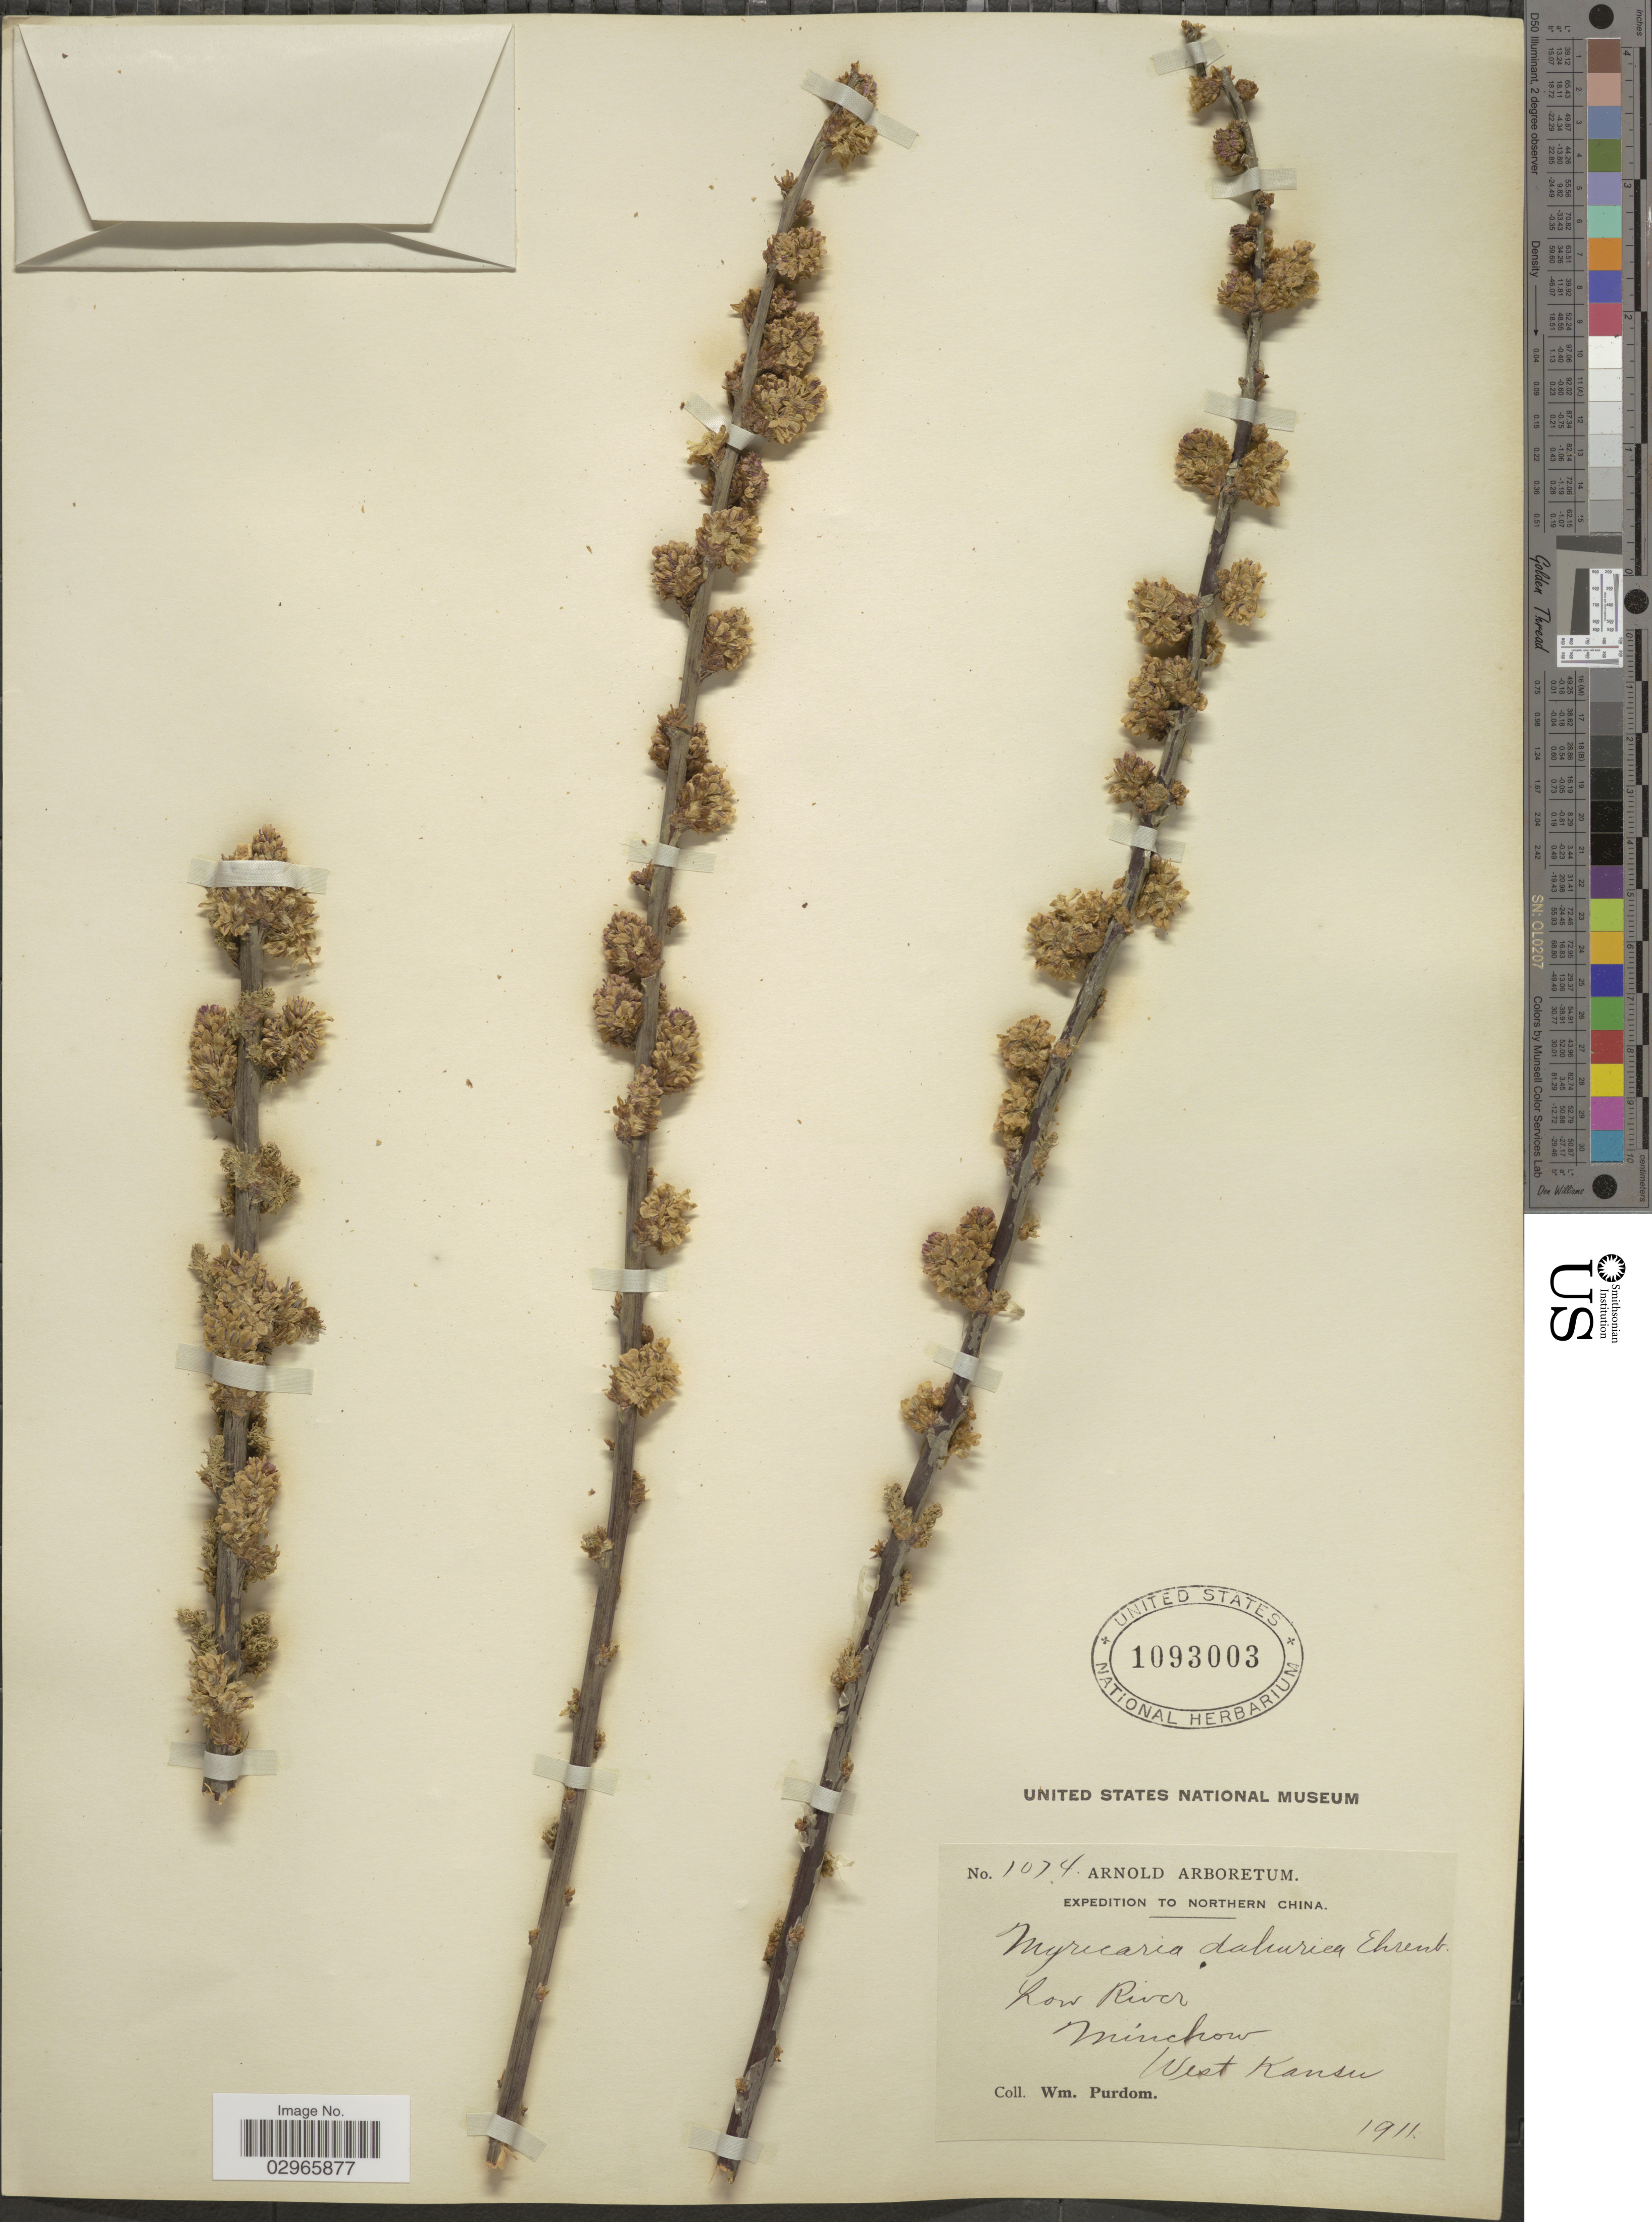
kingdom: Plantae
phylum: Tracheophyta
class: Magnoliopsida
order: Caryophyllales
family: Tamaricaceae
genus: Myricaria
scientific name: Myricaria dahurica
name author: DC.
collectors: W. Purdom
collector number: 1074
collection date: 1911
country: China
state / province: Gansu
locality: Northern China. Low River. Minchow West Kansu.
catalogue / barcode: US 1093003